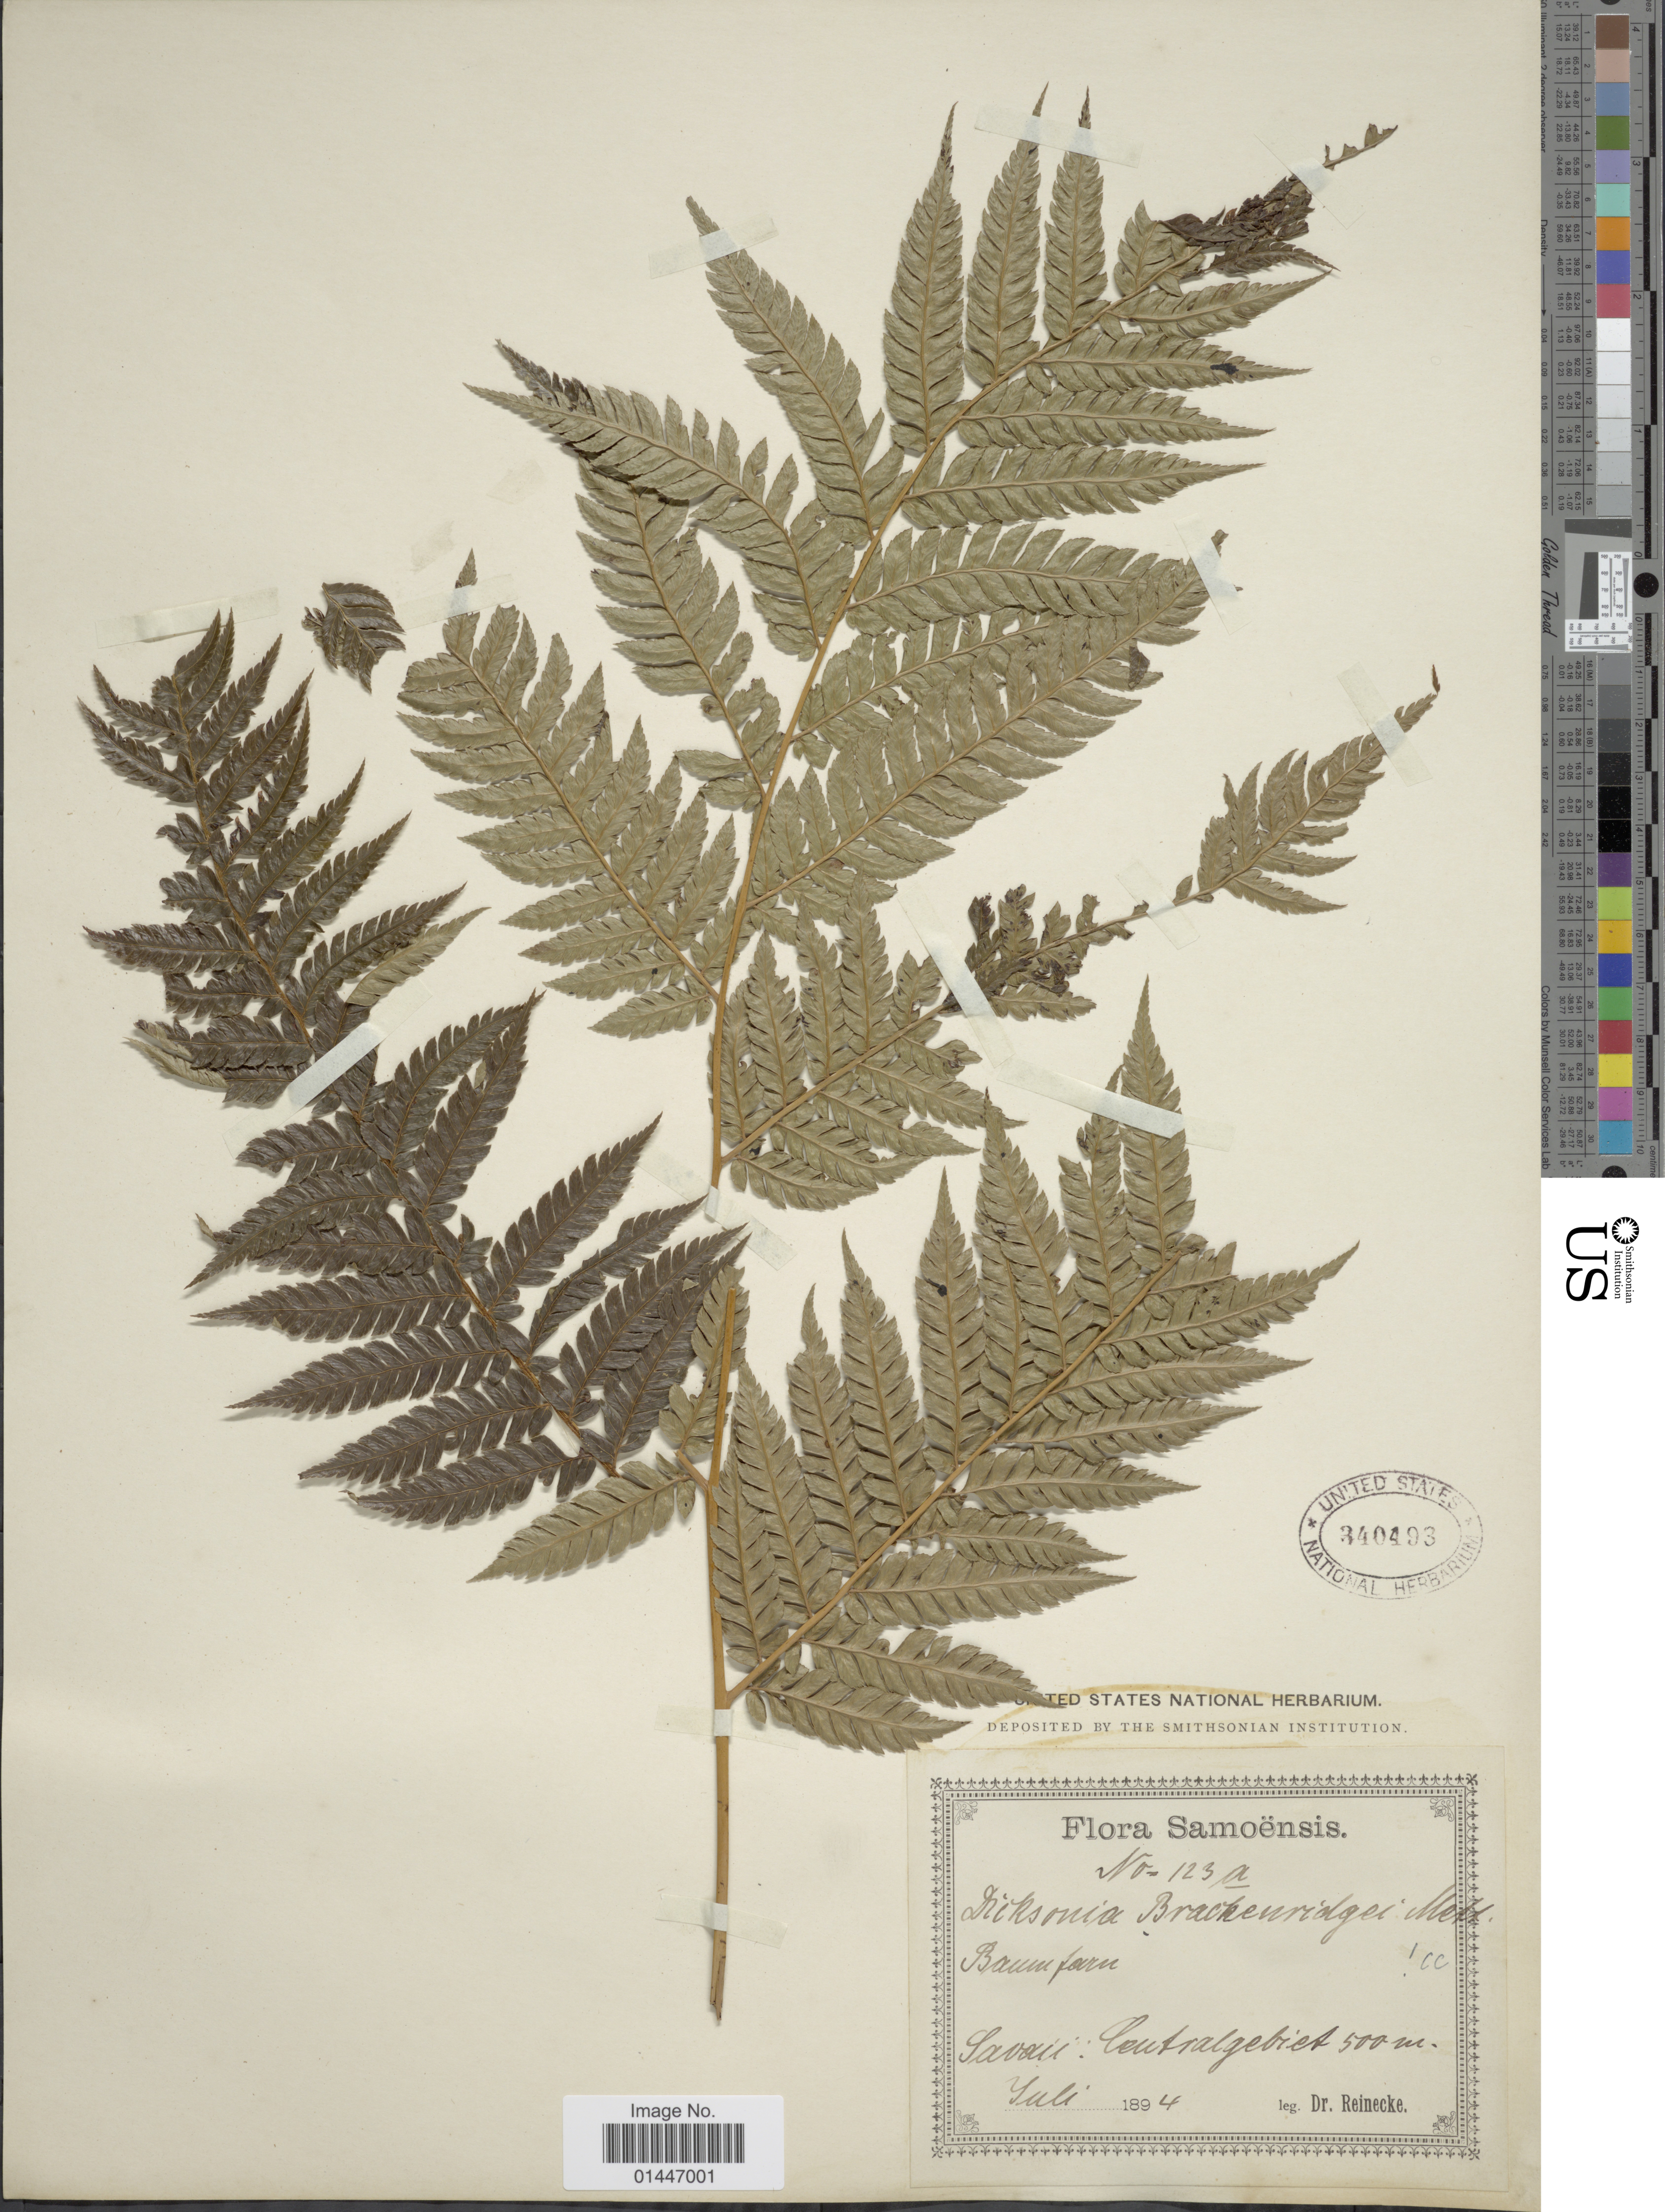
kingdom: Plantae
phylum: Tracheophyta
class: Polypodiopsida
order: Cyatheales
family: Dicksoniaceae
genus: Dicksonia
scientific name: Dicksonia brackenridgei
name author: Mett.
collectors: -- Reinecke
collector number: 123a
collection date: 1894-07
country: Samoa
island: Savai'i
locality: Savaii: Centralgebiet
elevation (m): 500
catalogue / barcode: US 340493